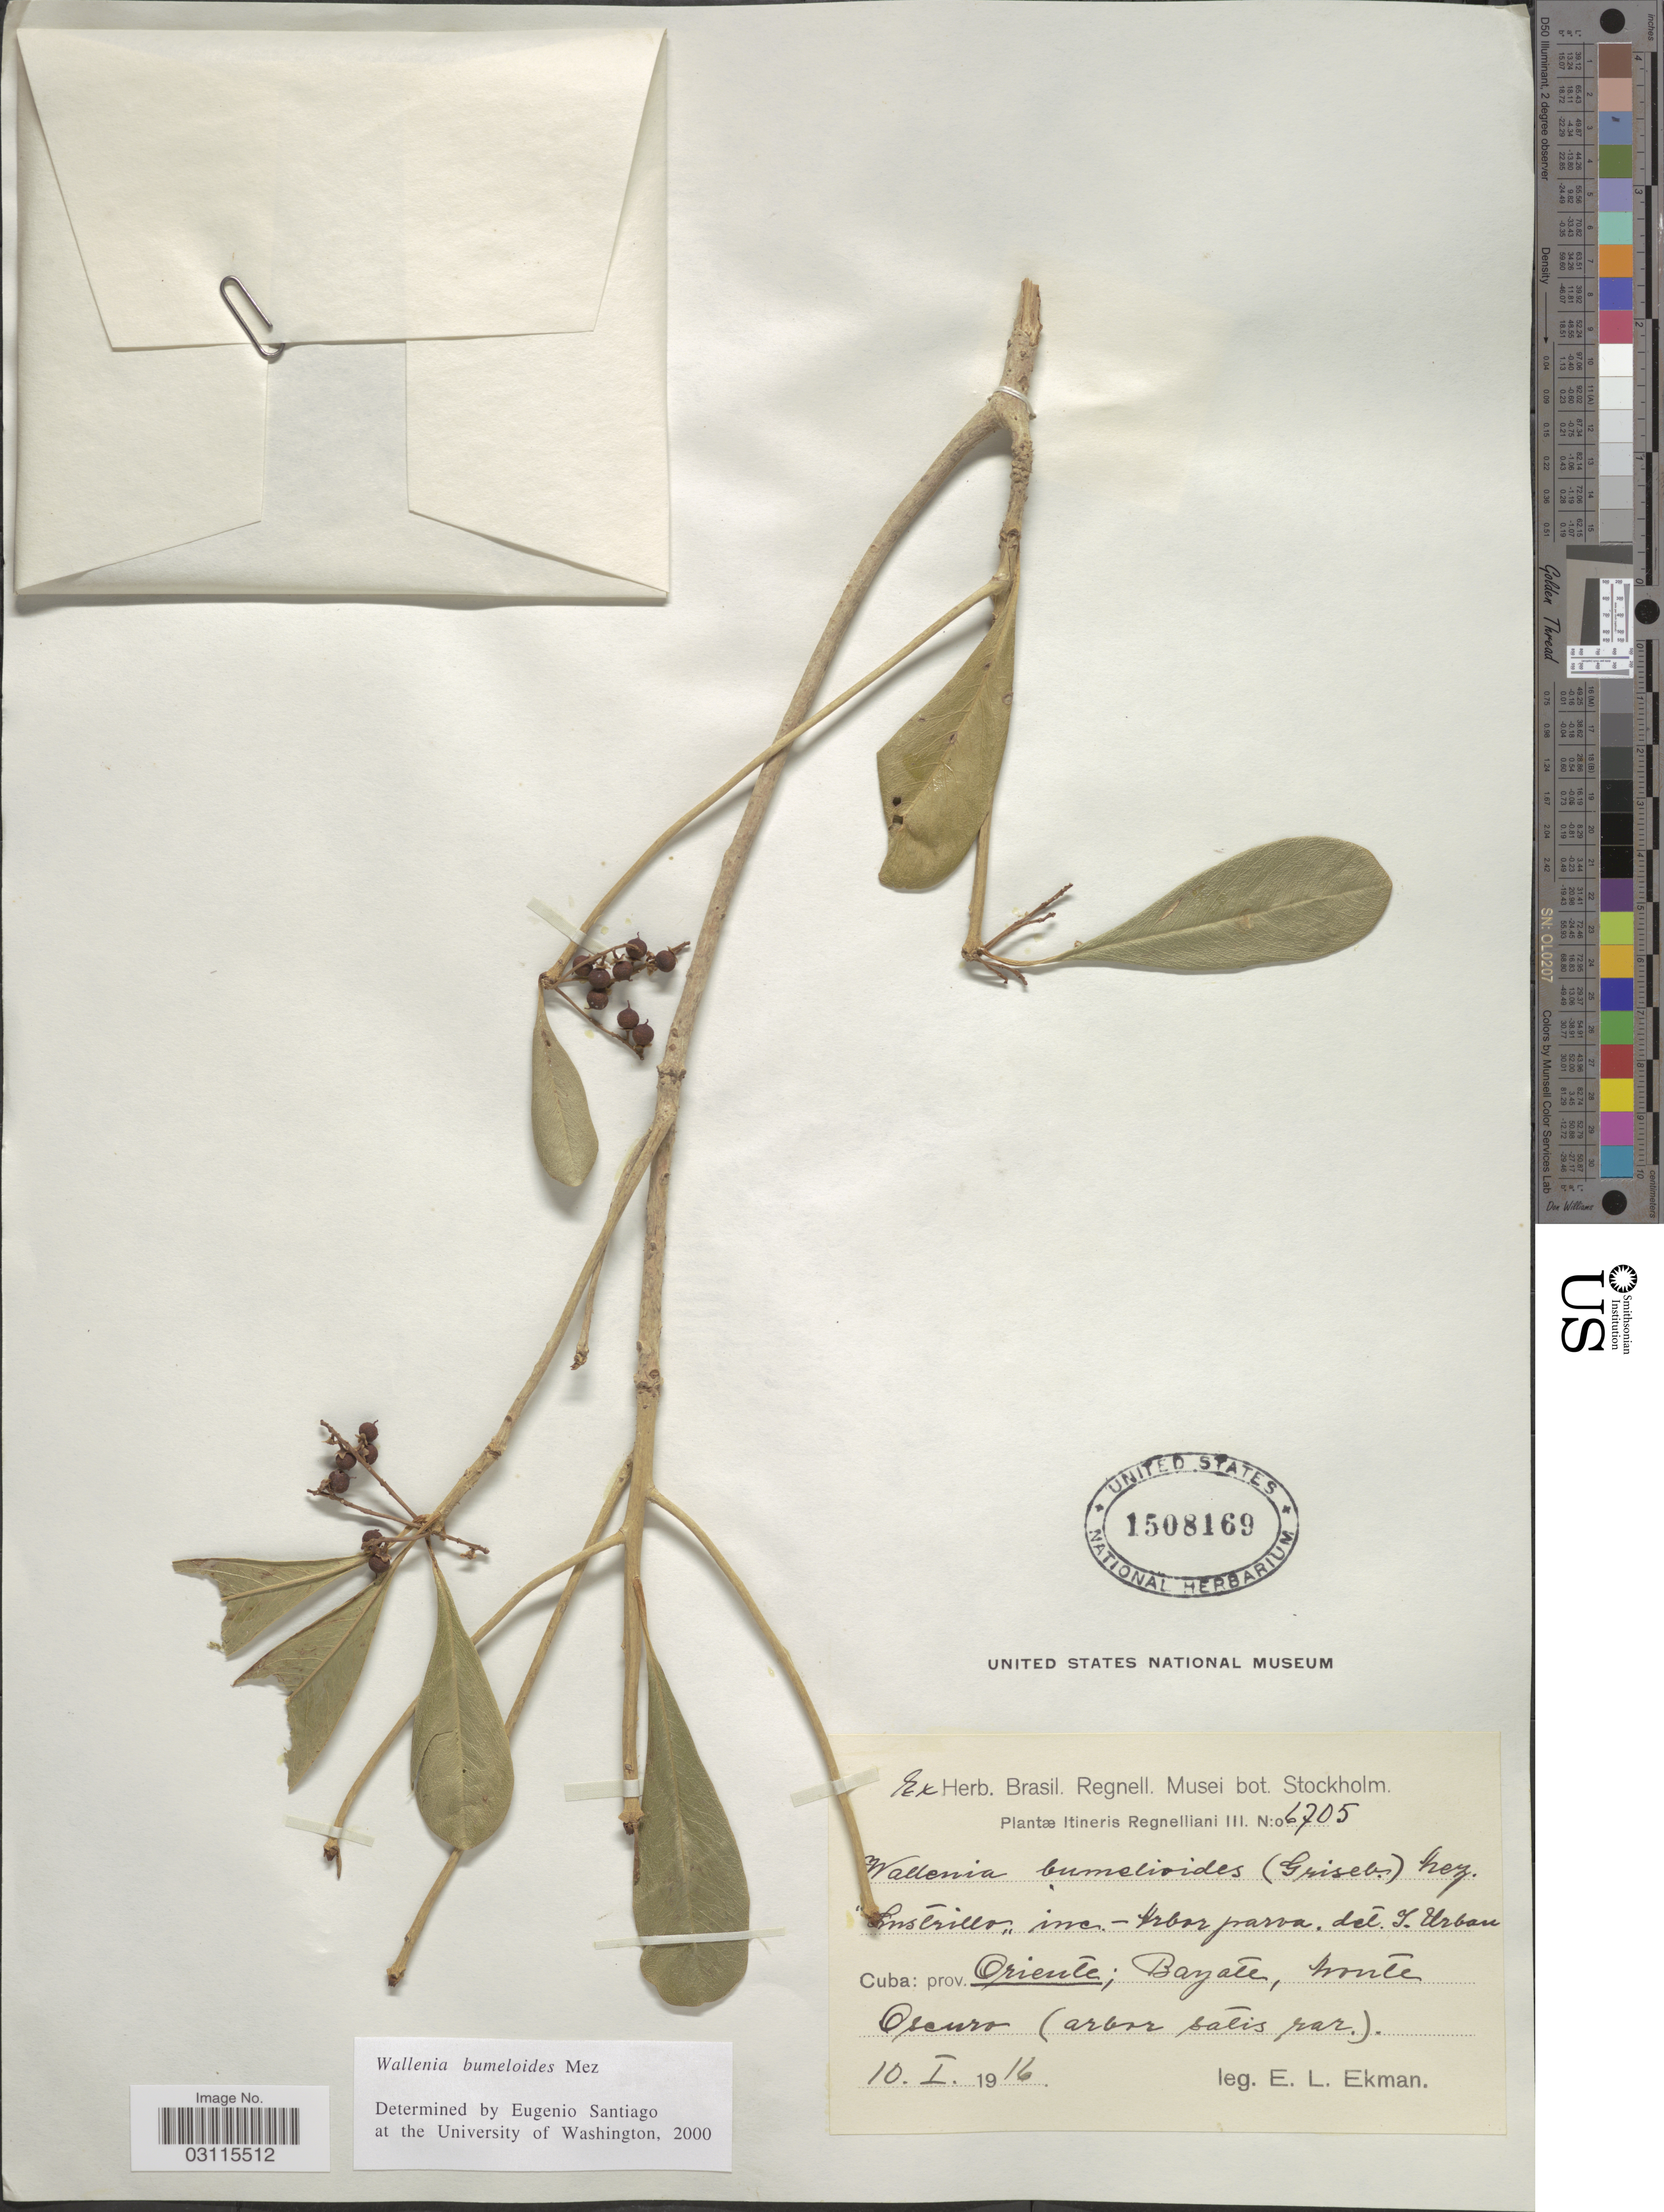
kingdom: Plantae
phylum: Tracheophyta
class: Magnoliopsida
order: Ericales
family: Primulaceae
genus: Wallenia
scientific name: Wallenia bumelioides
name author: (Griseb.) Mez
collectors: E. L. Ekman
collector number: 6705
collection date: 1916-01-10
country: Cuba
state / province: Oriente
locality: Prov. Oriente; Bayate, Monte Oscuro.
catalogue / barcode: US 1508169